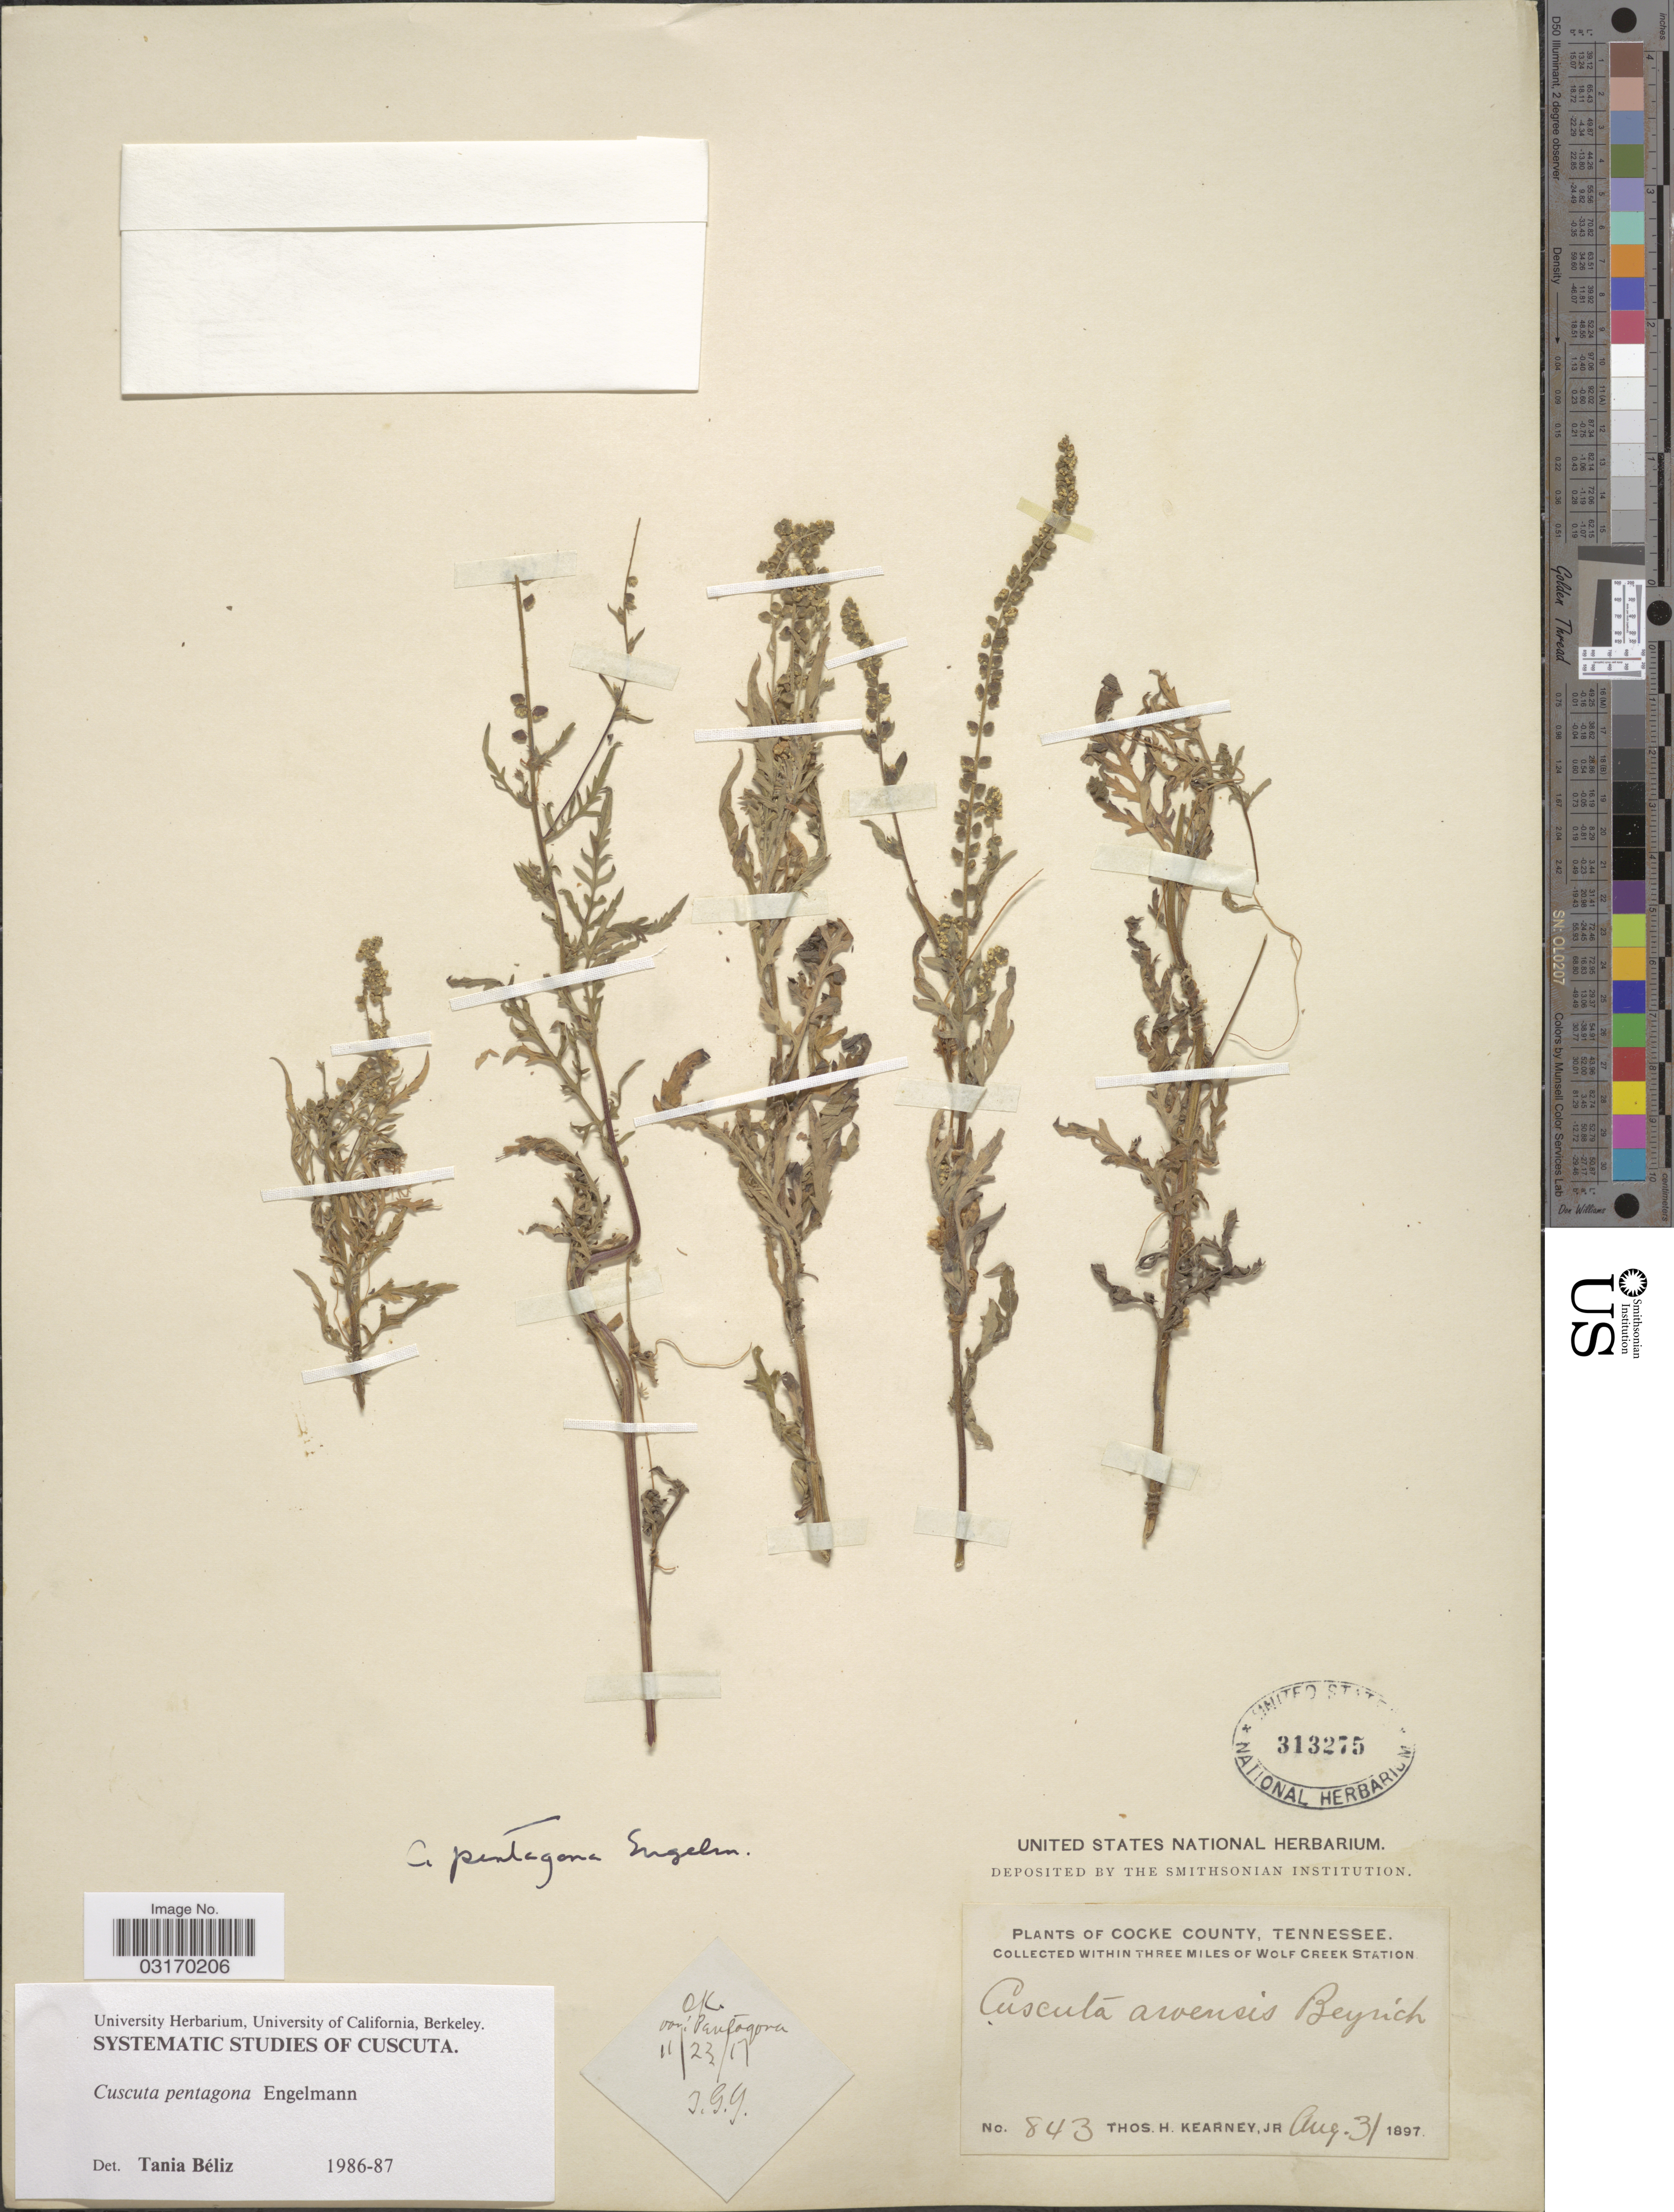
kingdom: Plantae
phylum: Tracheophyta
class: Magnoliopsida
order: Solanales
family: Convolvulaceae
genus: Cuscuta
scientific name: Cuscuta pentagona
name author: Engelm.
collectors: T. H. Kearney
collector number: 843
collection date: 1897-08-31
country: United States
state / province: Tennessee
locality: Cocke County. Within three miles of Wolf Creek Station.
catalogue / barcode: US 313275